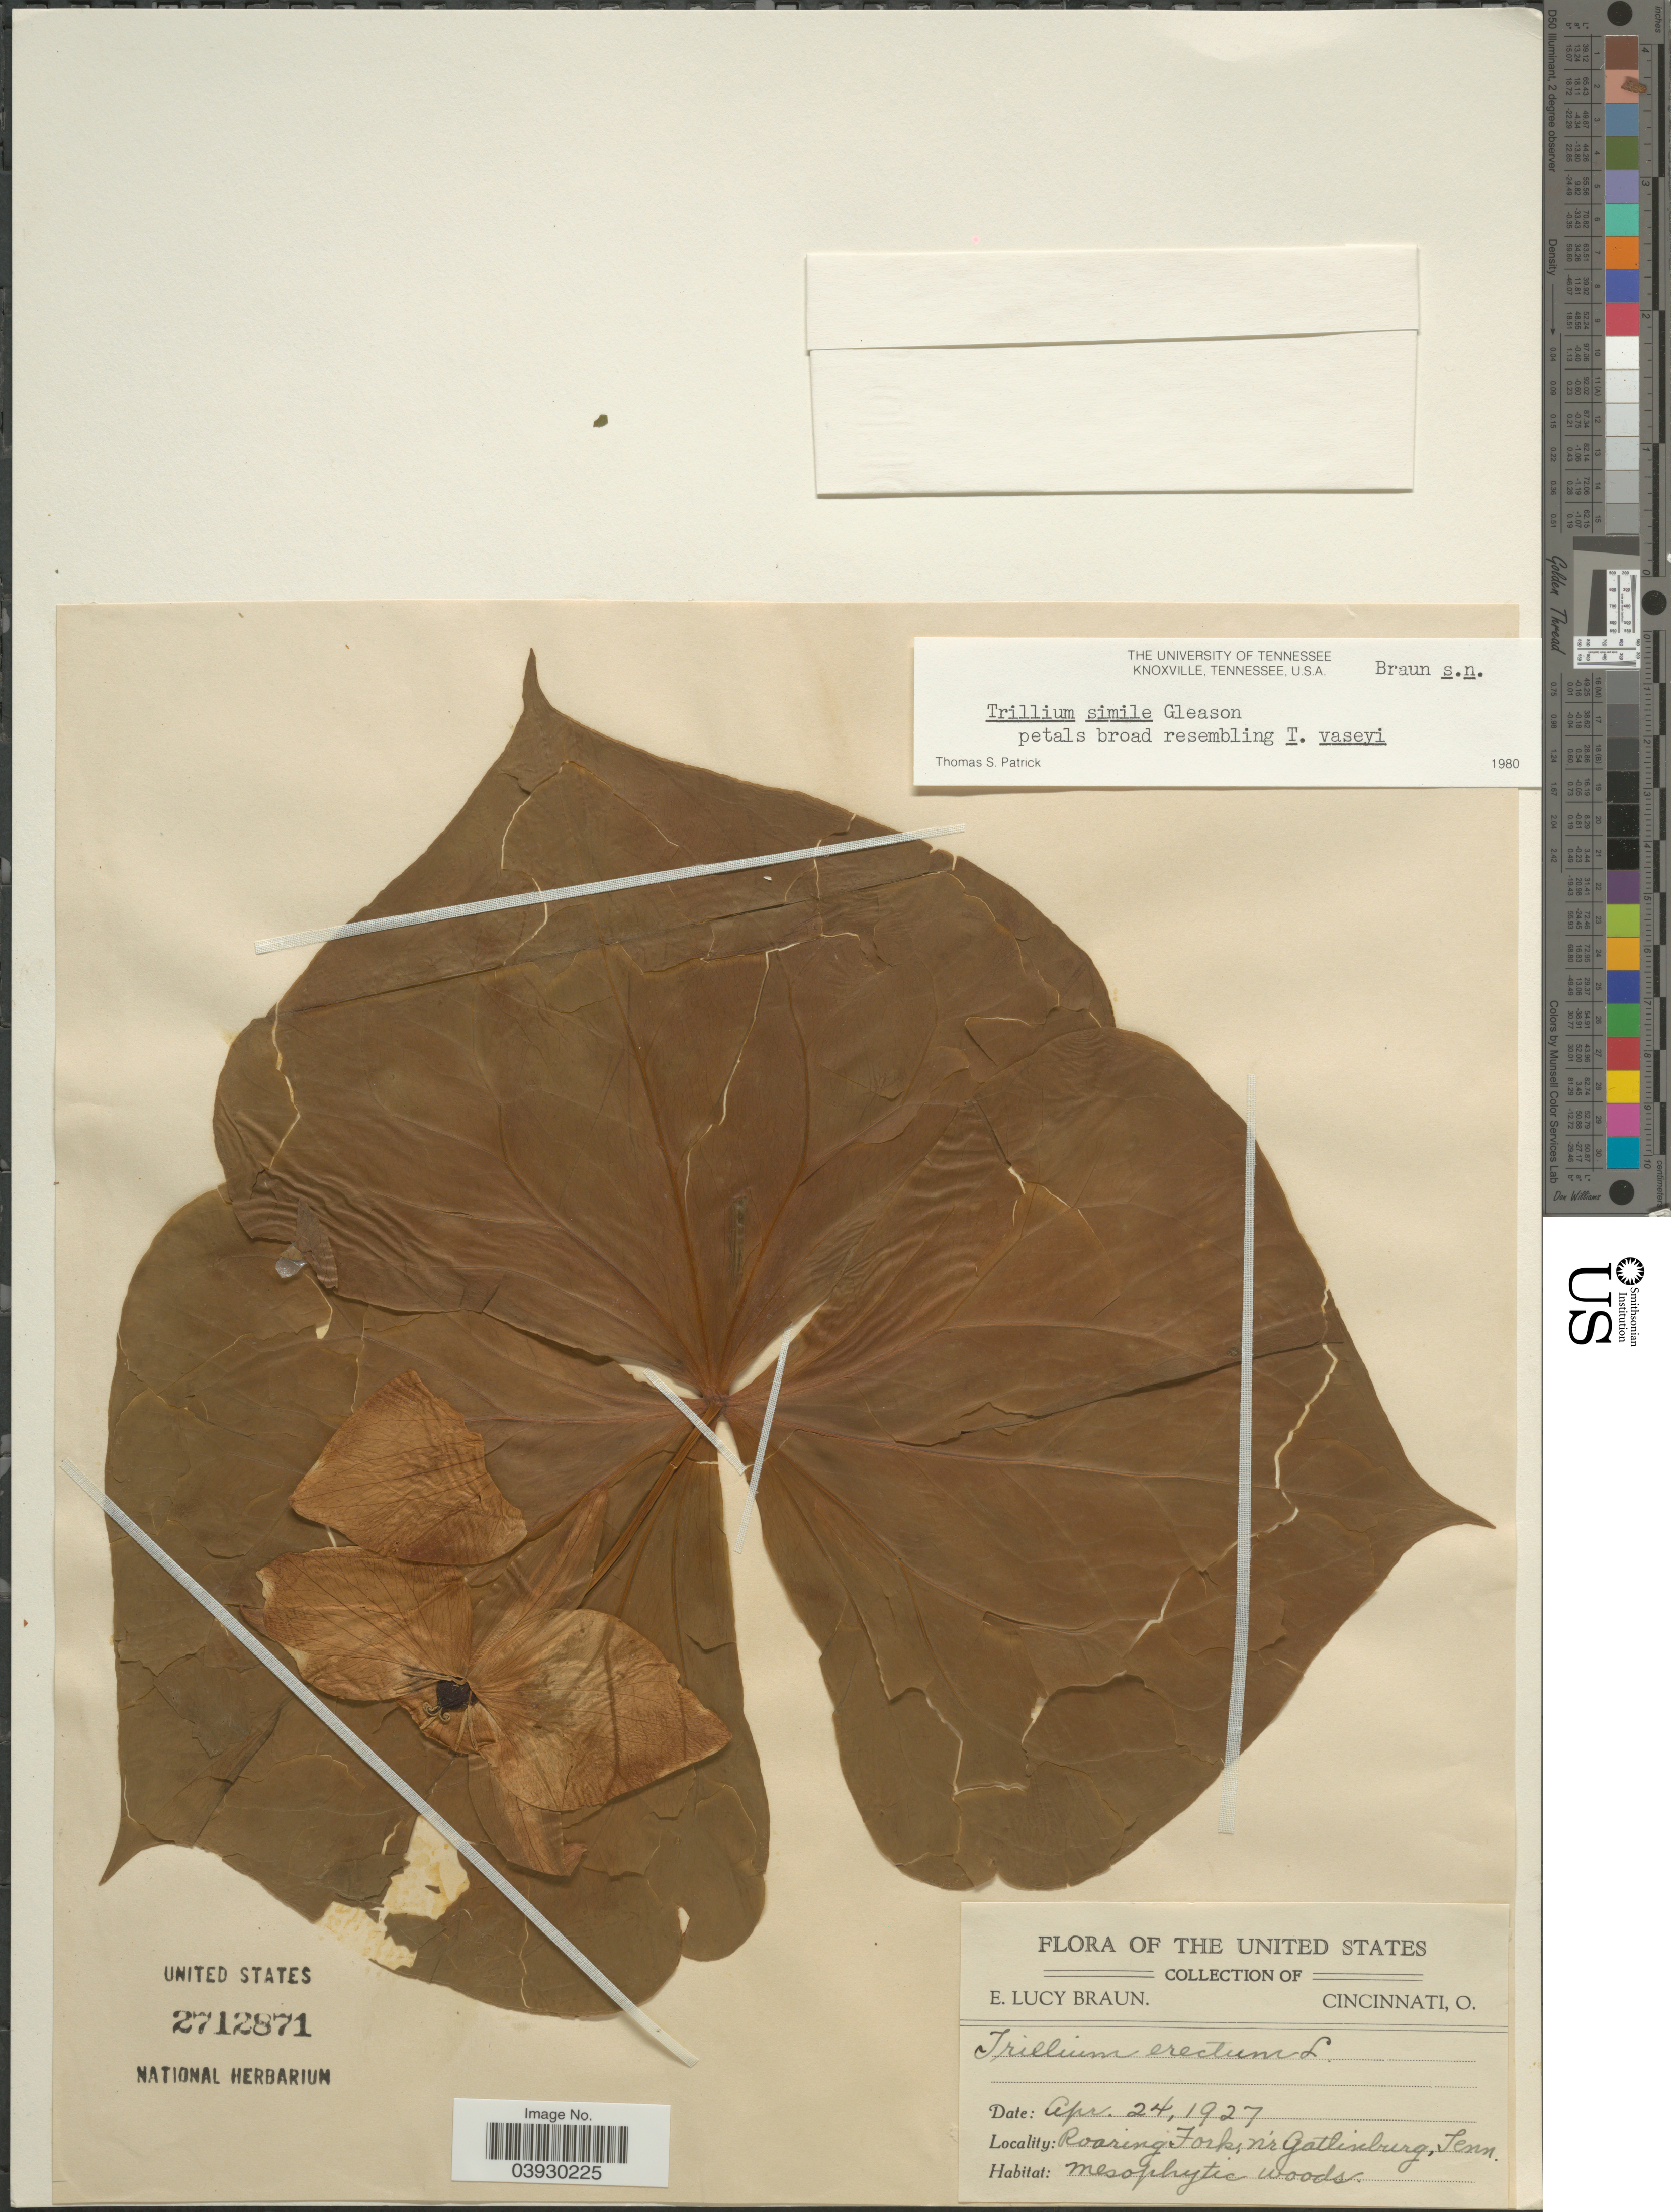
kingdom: Plantae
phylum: Tracheophyta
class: Liliopsida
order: Liliales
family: Melanthiaceae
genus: Trillium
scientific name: Trillium simile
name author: Gleason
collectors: E. L. Braun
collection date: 1927-04-24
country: United States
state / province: Tennessee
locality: Roaring Fork, nr Gatlingburg.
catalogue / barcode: US 2712871